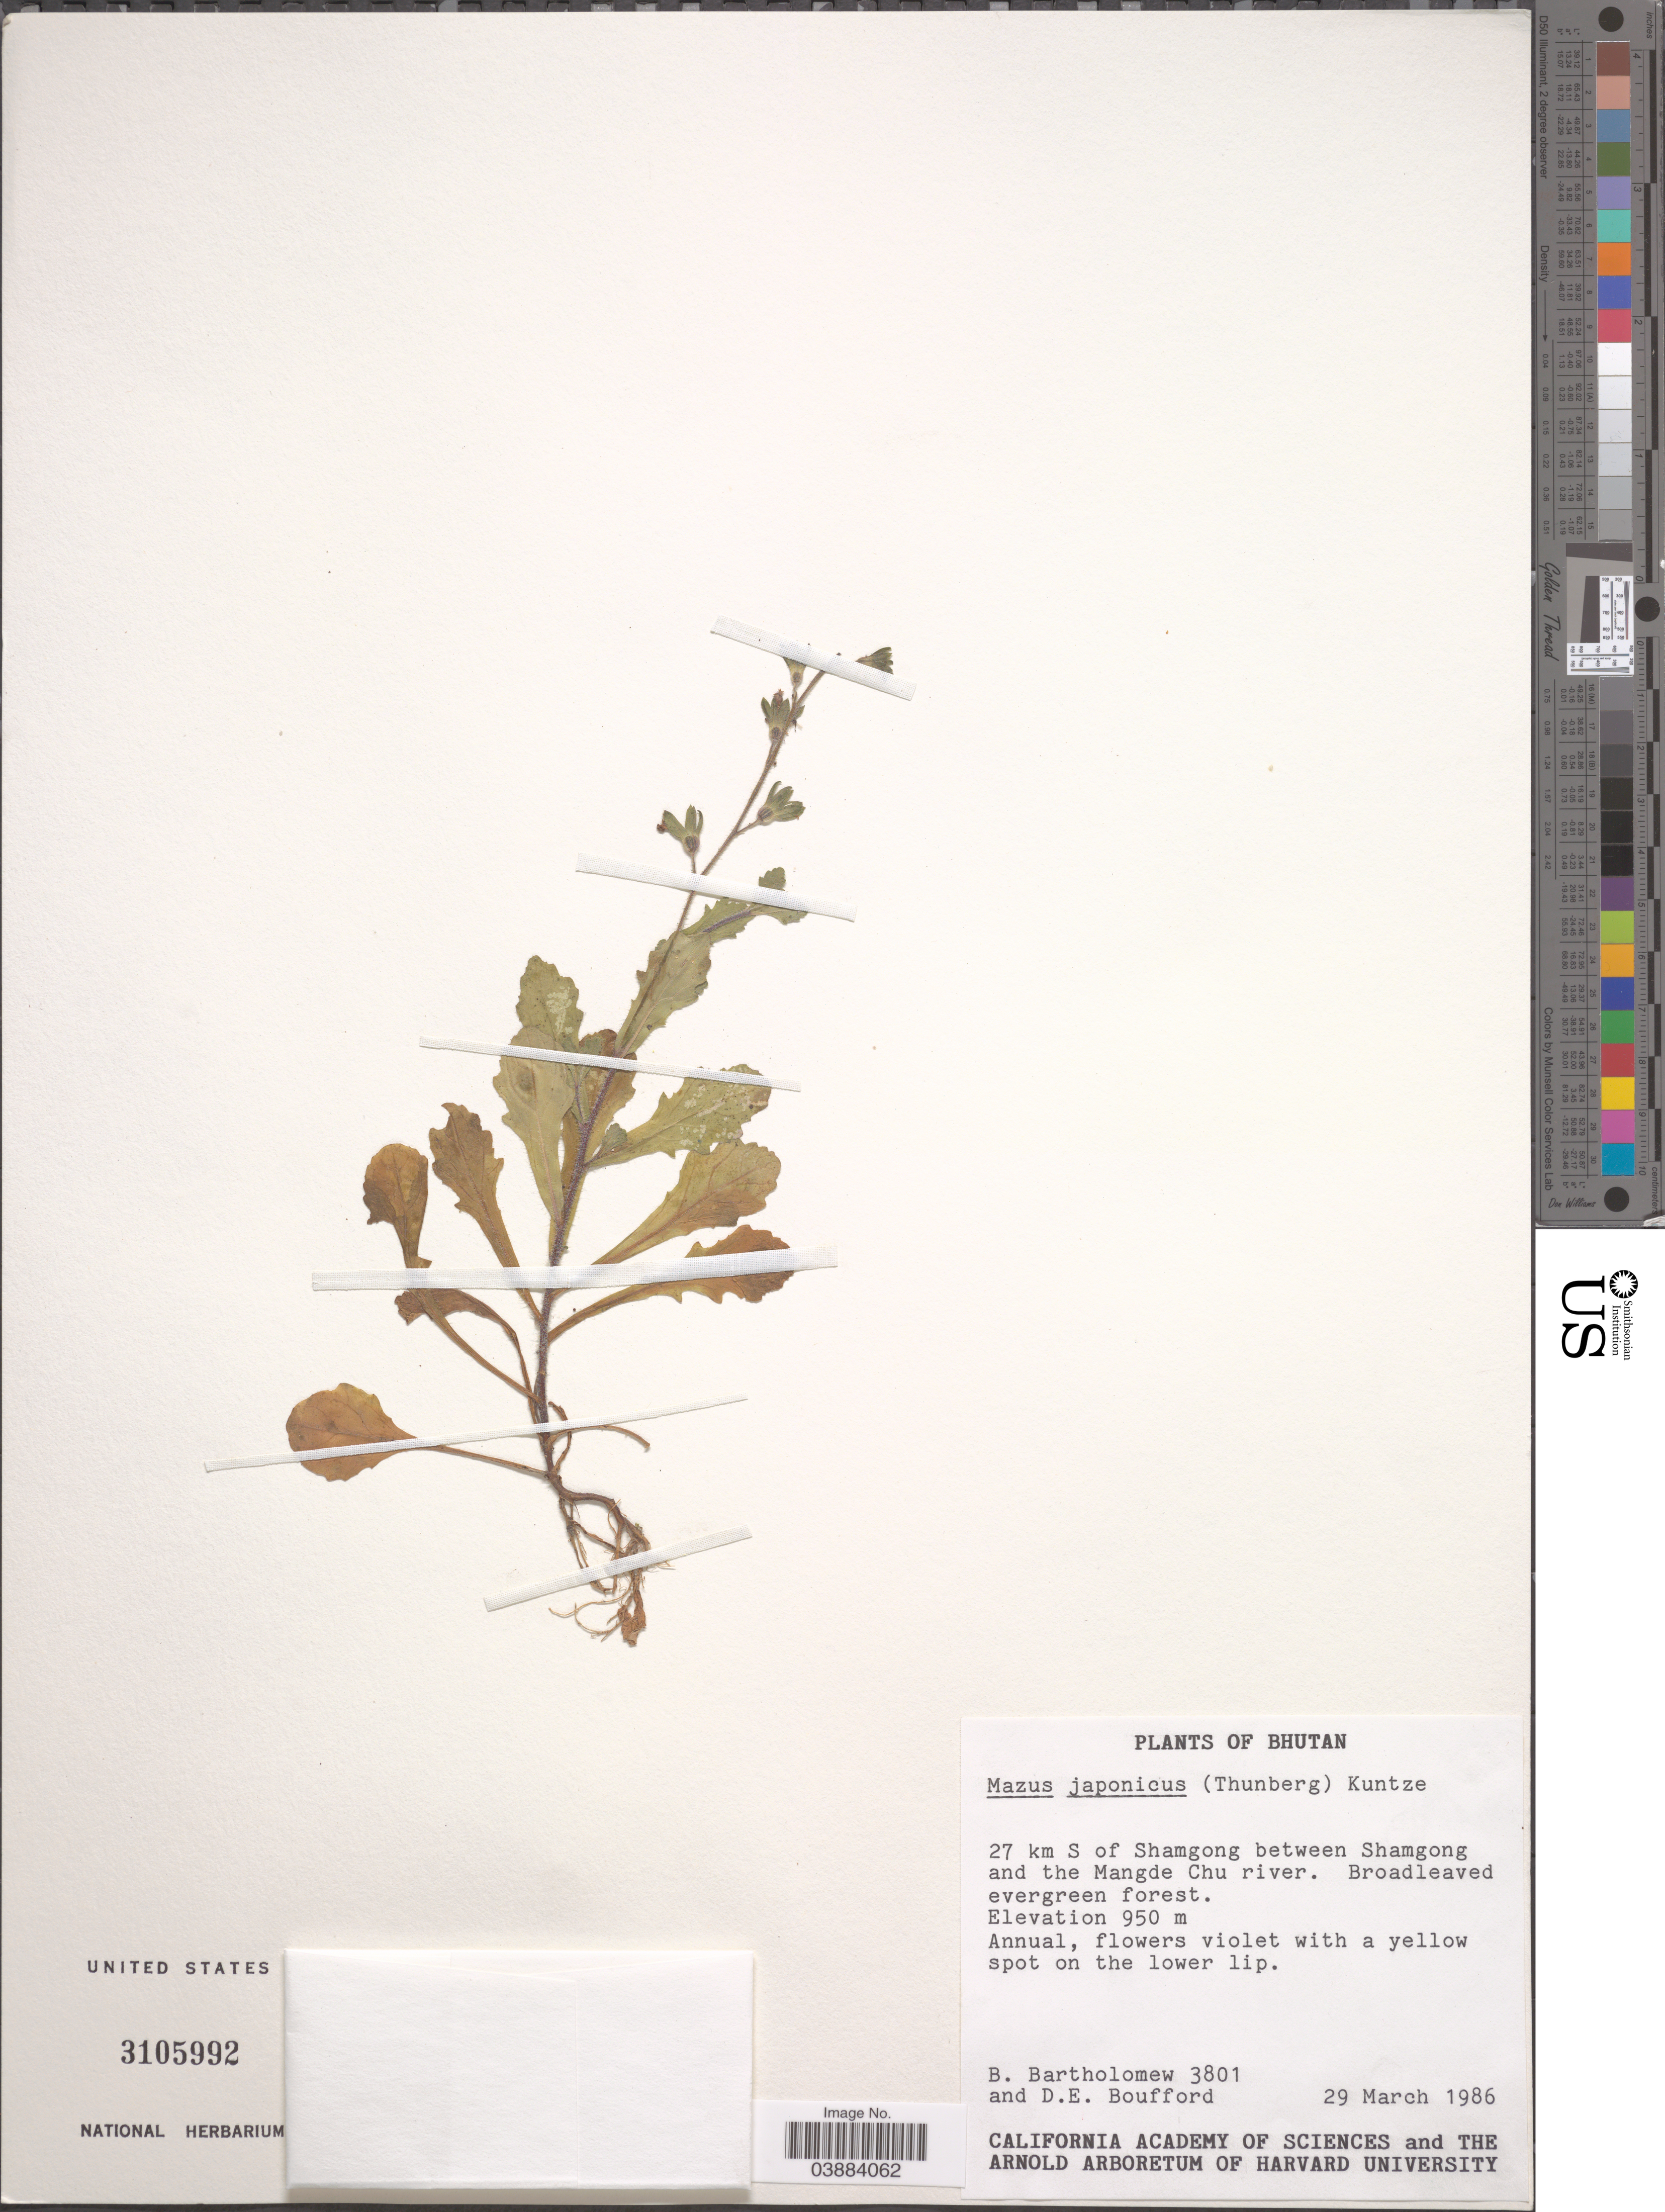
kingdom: Plantae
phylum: Tracheophyta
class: Magnoliopsida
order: Lamiales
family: Mazaceae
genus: Mazus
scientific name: Mazus japonicus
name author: (Thunb.) Kuntze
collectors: B. Bartholomew & D. E. Boufford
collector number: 3801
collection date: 1986-03-29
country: Bhutan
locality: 27 km S of Shamgong between Shamgong and the Mangde Chu river.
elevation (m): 950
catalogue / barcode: US 3105992